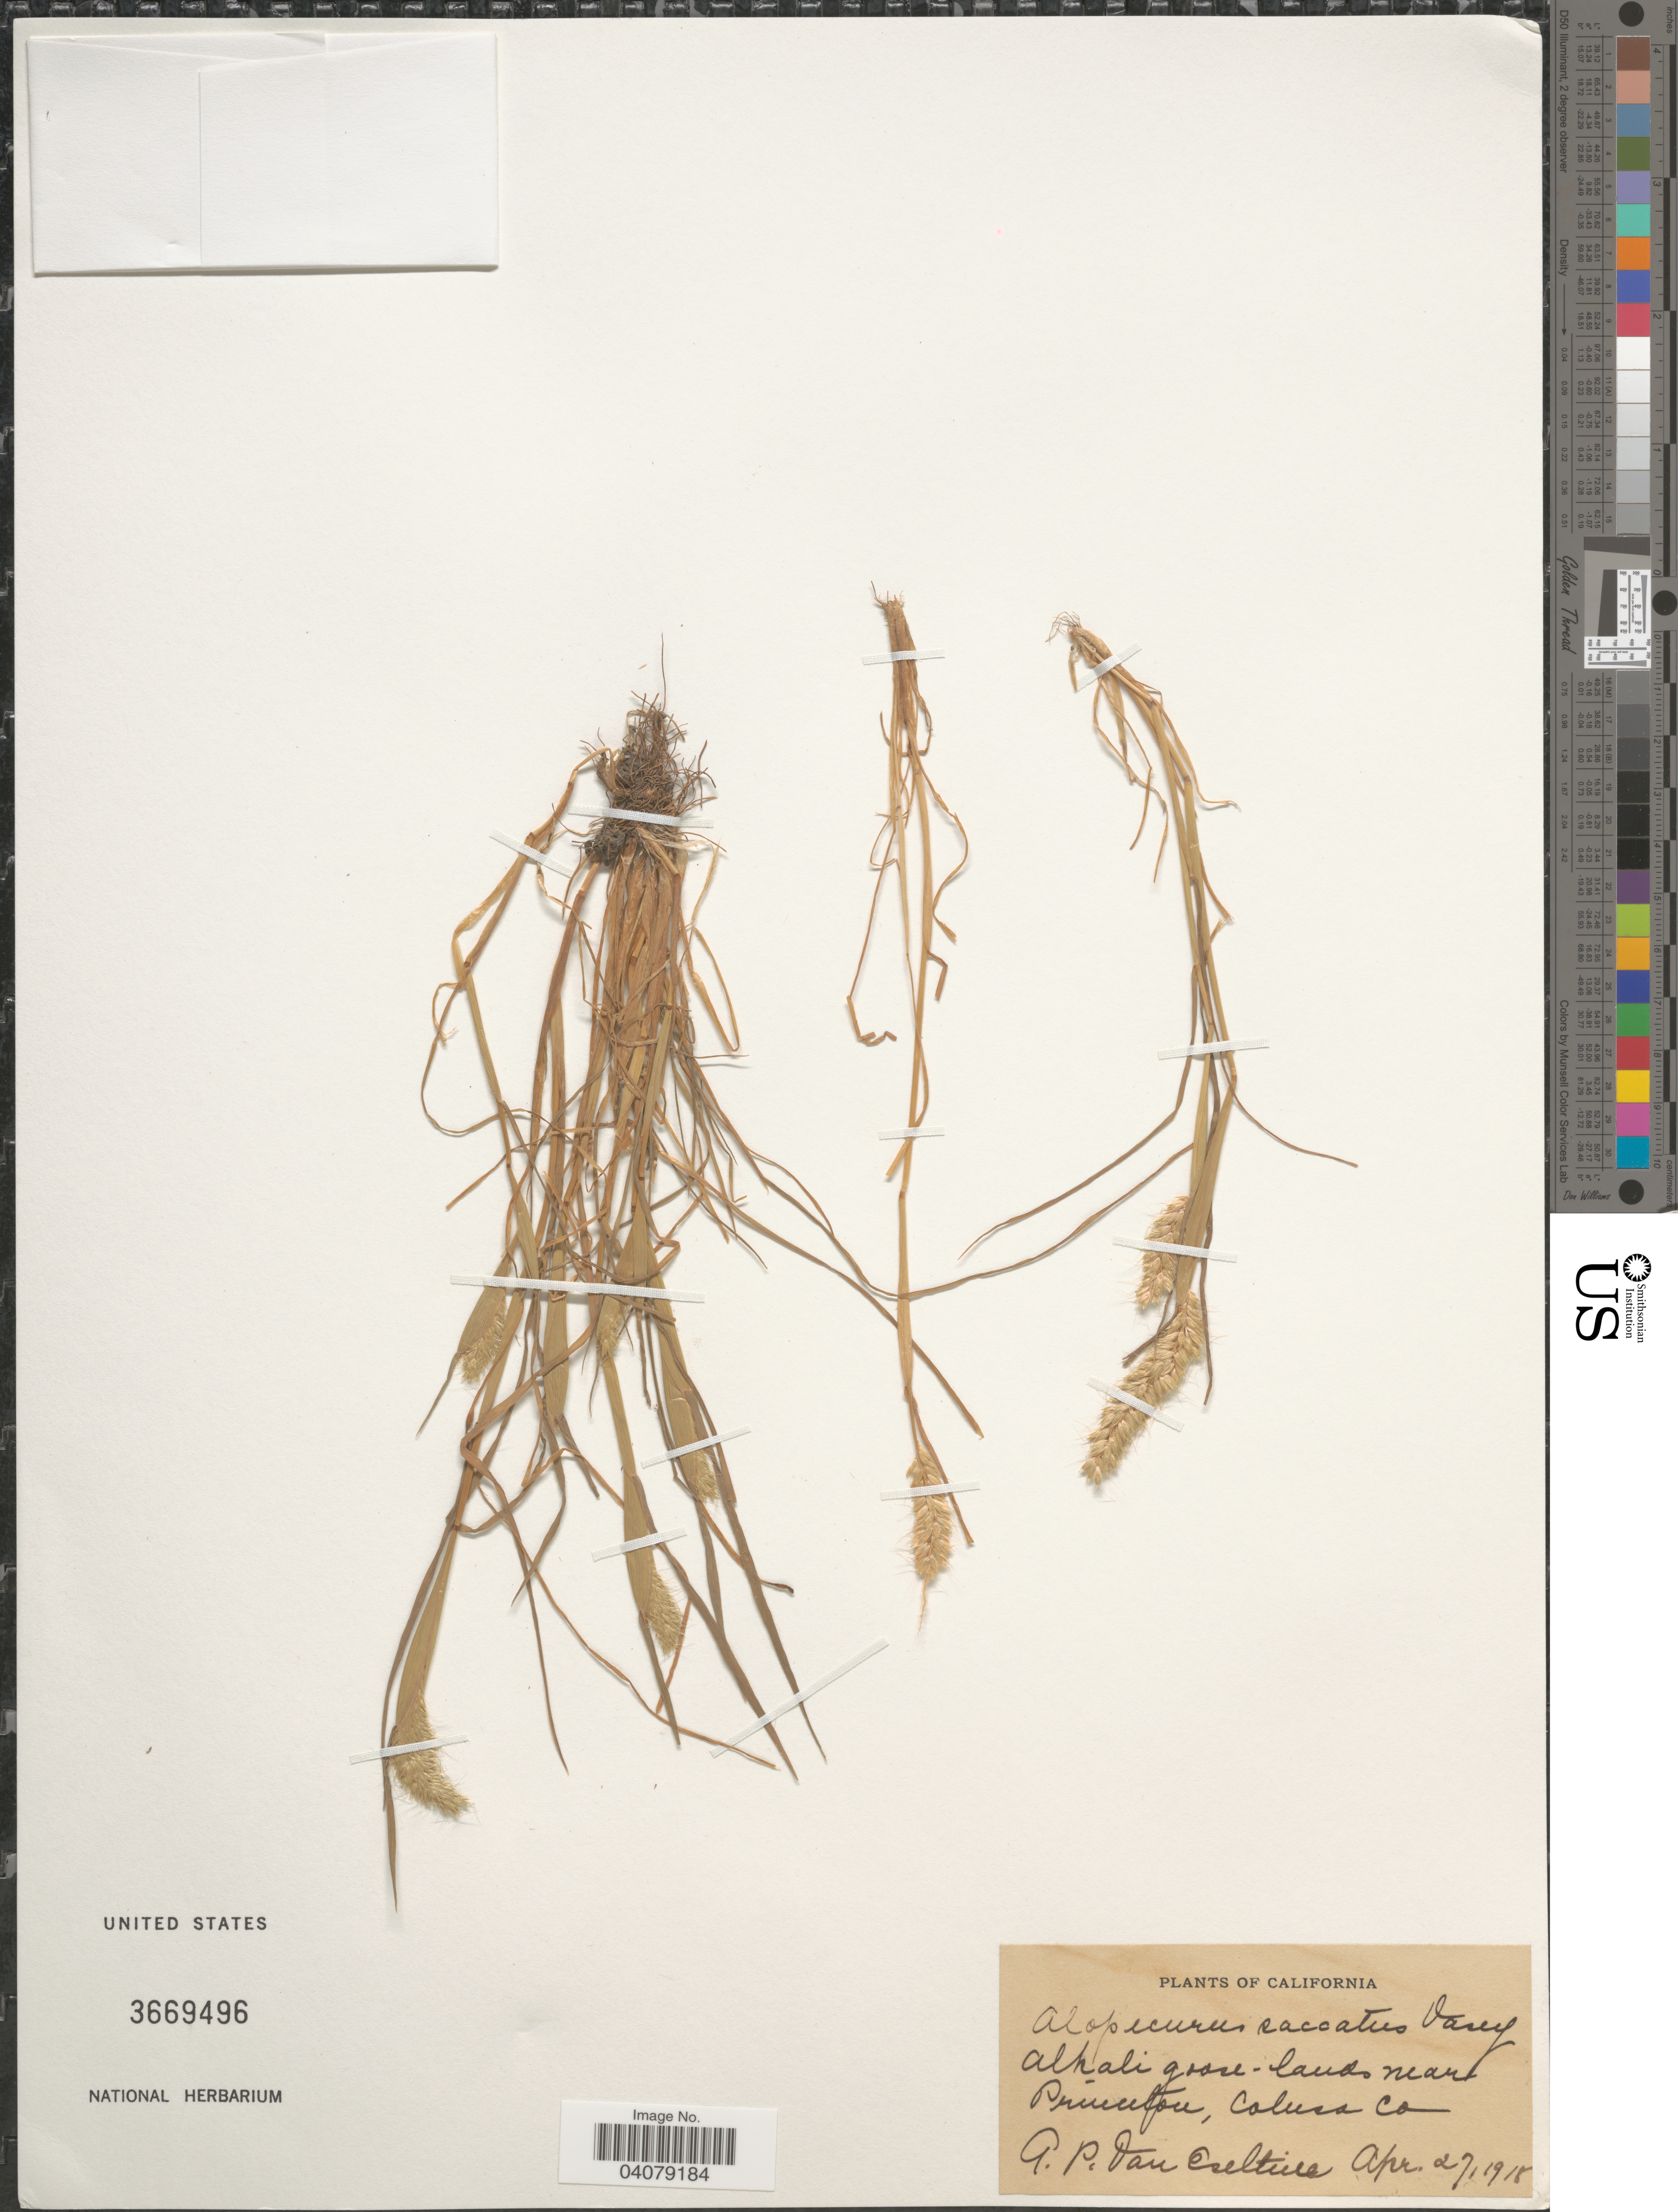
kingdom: Plantae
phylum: Tracheophyta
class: Liliopsida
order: Poales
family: Poaceae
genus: Alopecurus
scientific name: Alopecurus saccatus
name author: Vasey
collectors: G. P. Van Eseltine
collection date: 1915-04-27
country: United States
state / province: California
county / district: Colusa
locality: Alkali grass-lands near Princeton, Colusa Co.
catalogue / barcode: US 3669496